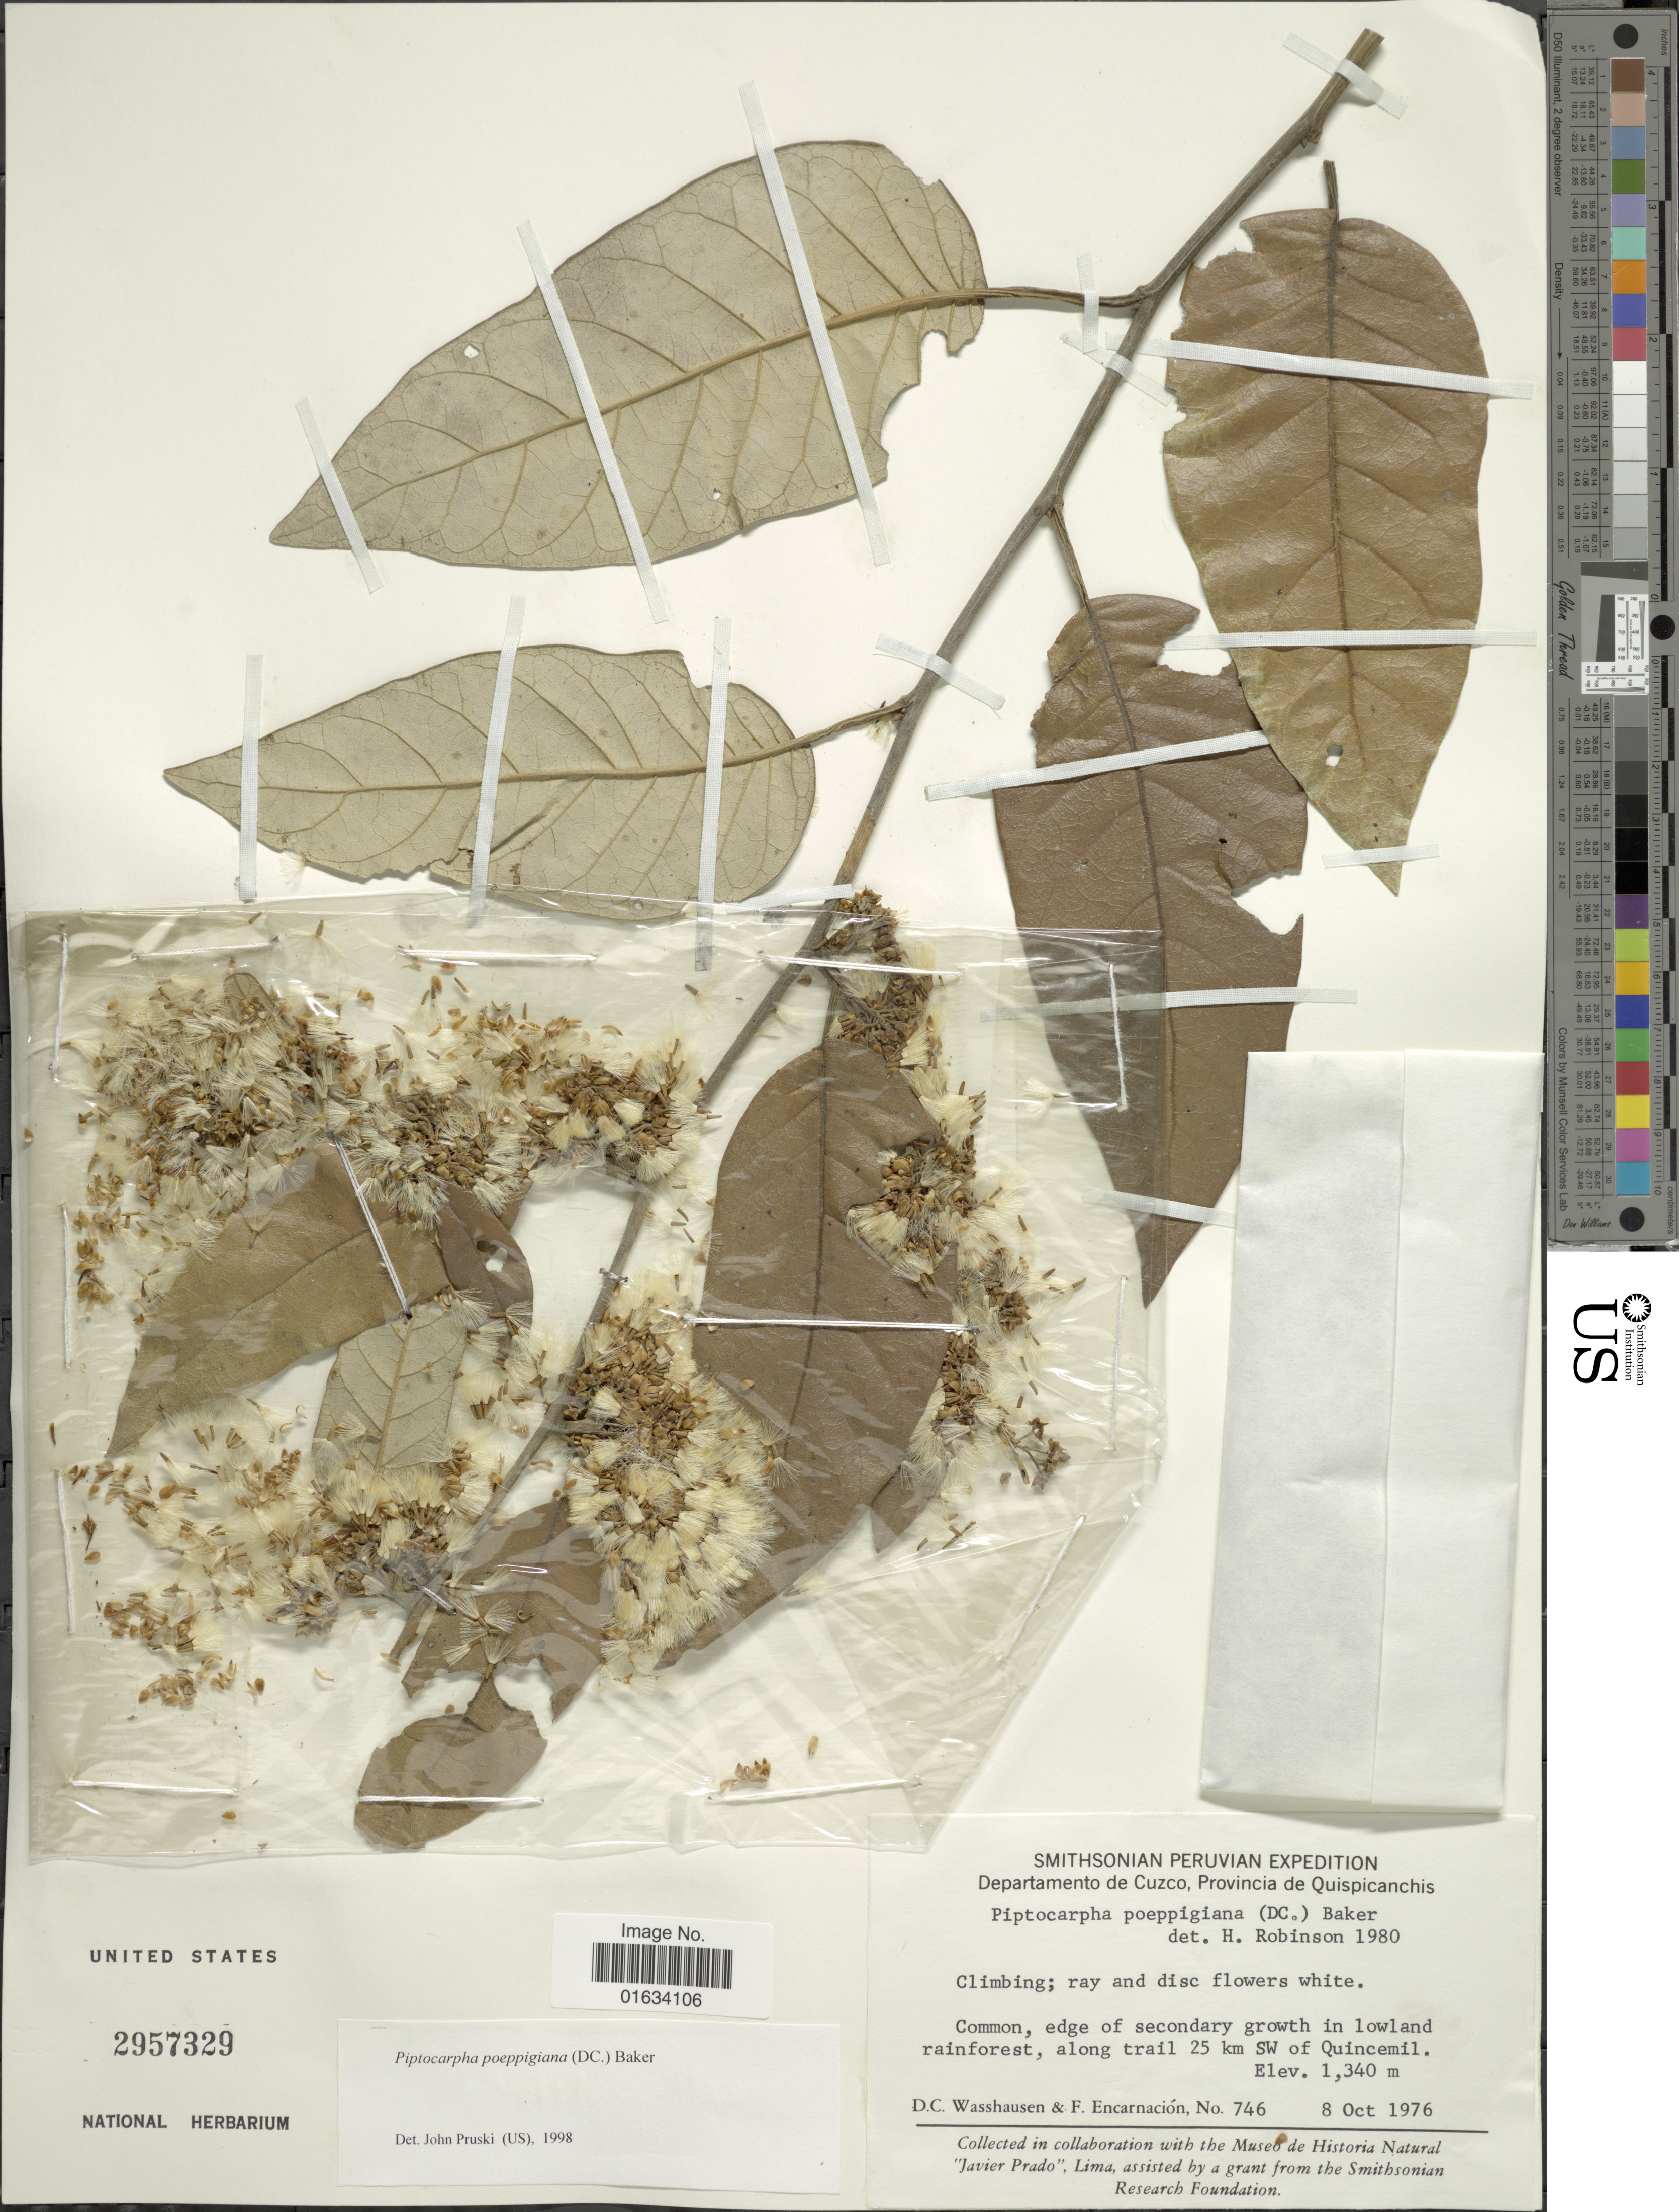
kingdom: Plantae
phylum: Tracheophyta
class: Magnoliopsida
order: Asterales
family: Asteraceae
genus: Piptocarpha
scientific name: Piptocarpha poeppigiana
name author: (DC.) Baker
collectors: D. C. Wasshausen & F. Encarnación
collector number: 746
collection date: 1976-10-08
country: Peru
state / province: Cusco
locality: Peruvian. Departamenta de Cuzco, Provincia de Quispicanchis. Common, edge of secondary growth in lowland rainforest, along trail 25 km SW of Quincemil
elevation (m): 1340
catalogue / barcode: US 2957329